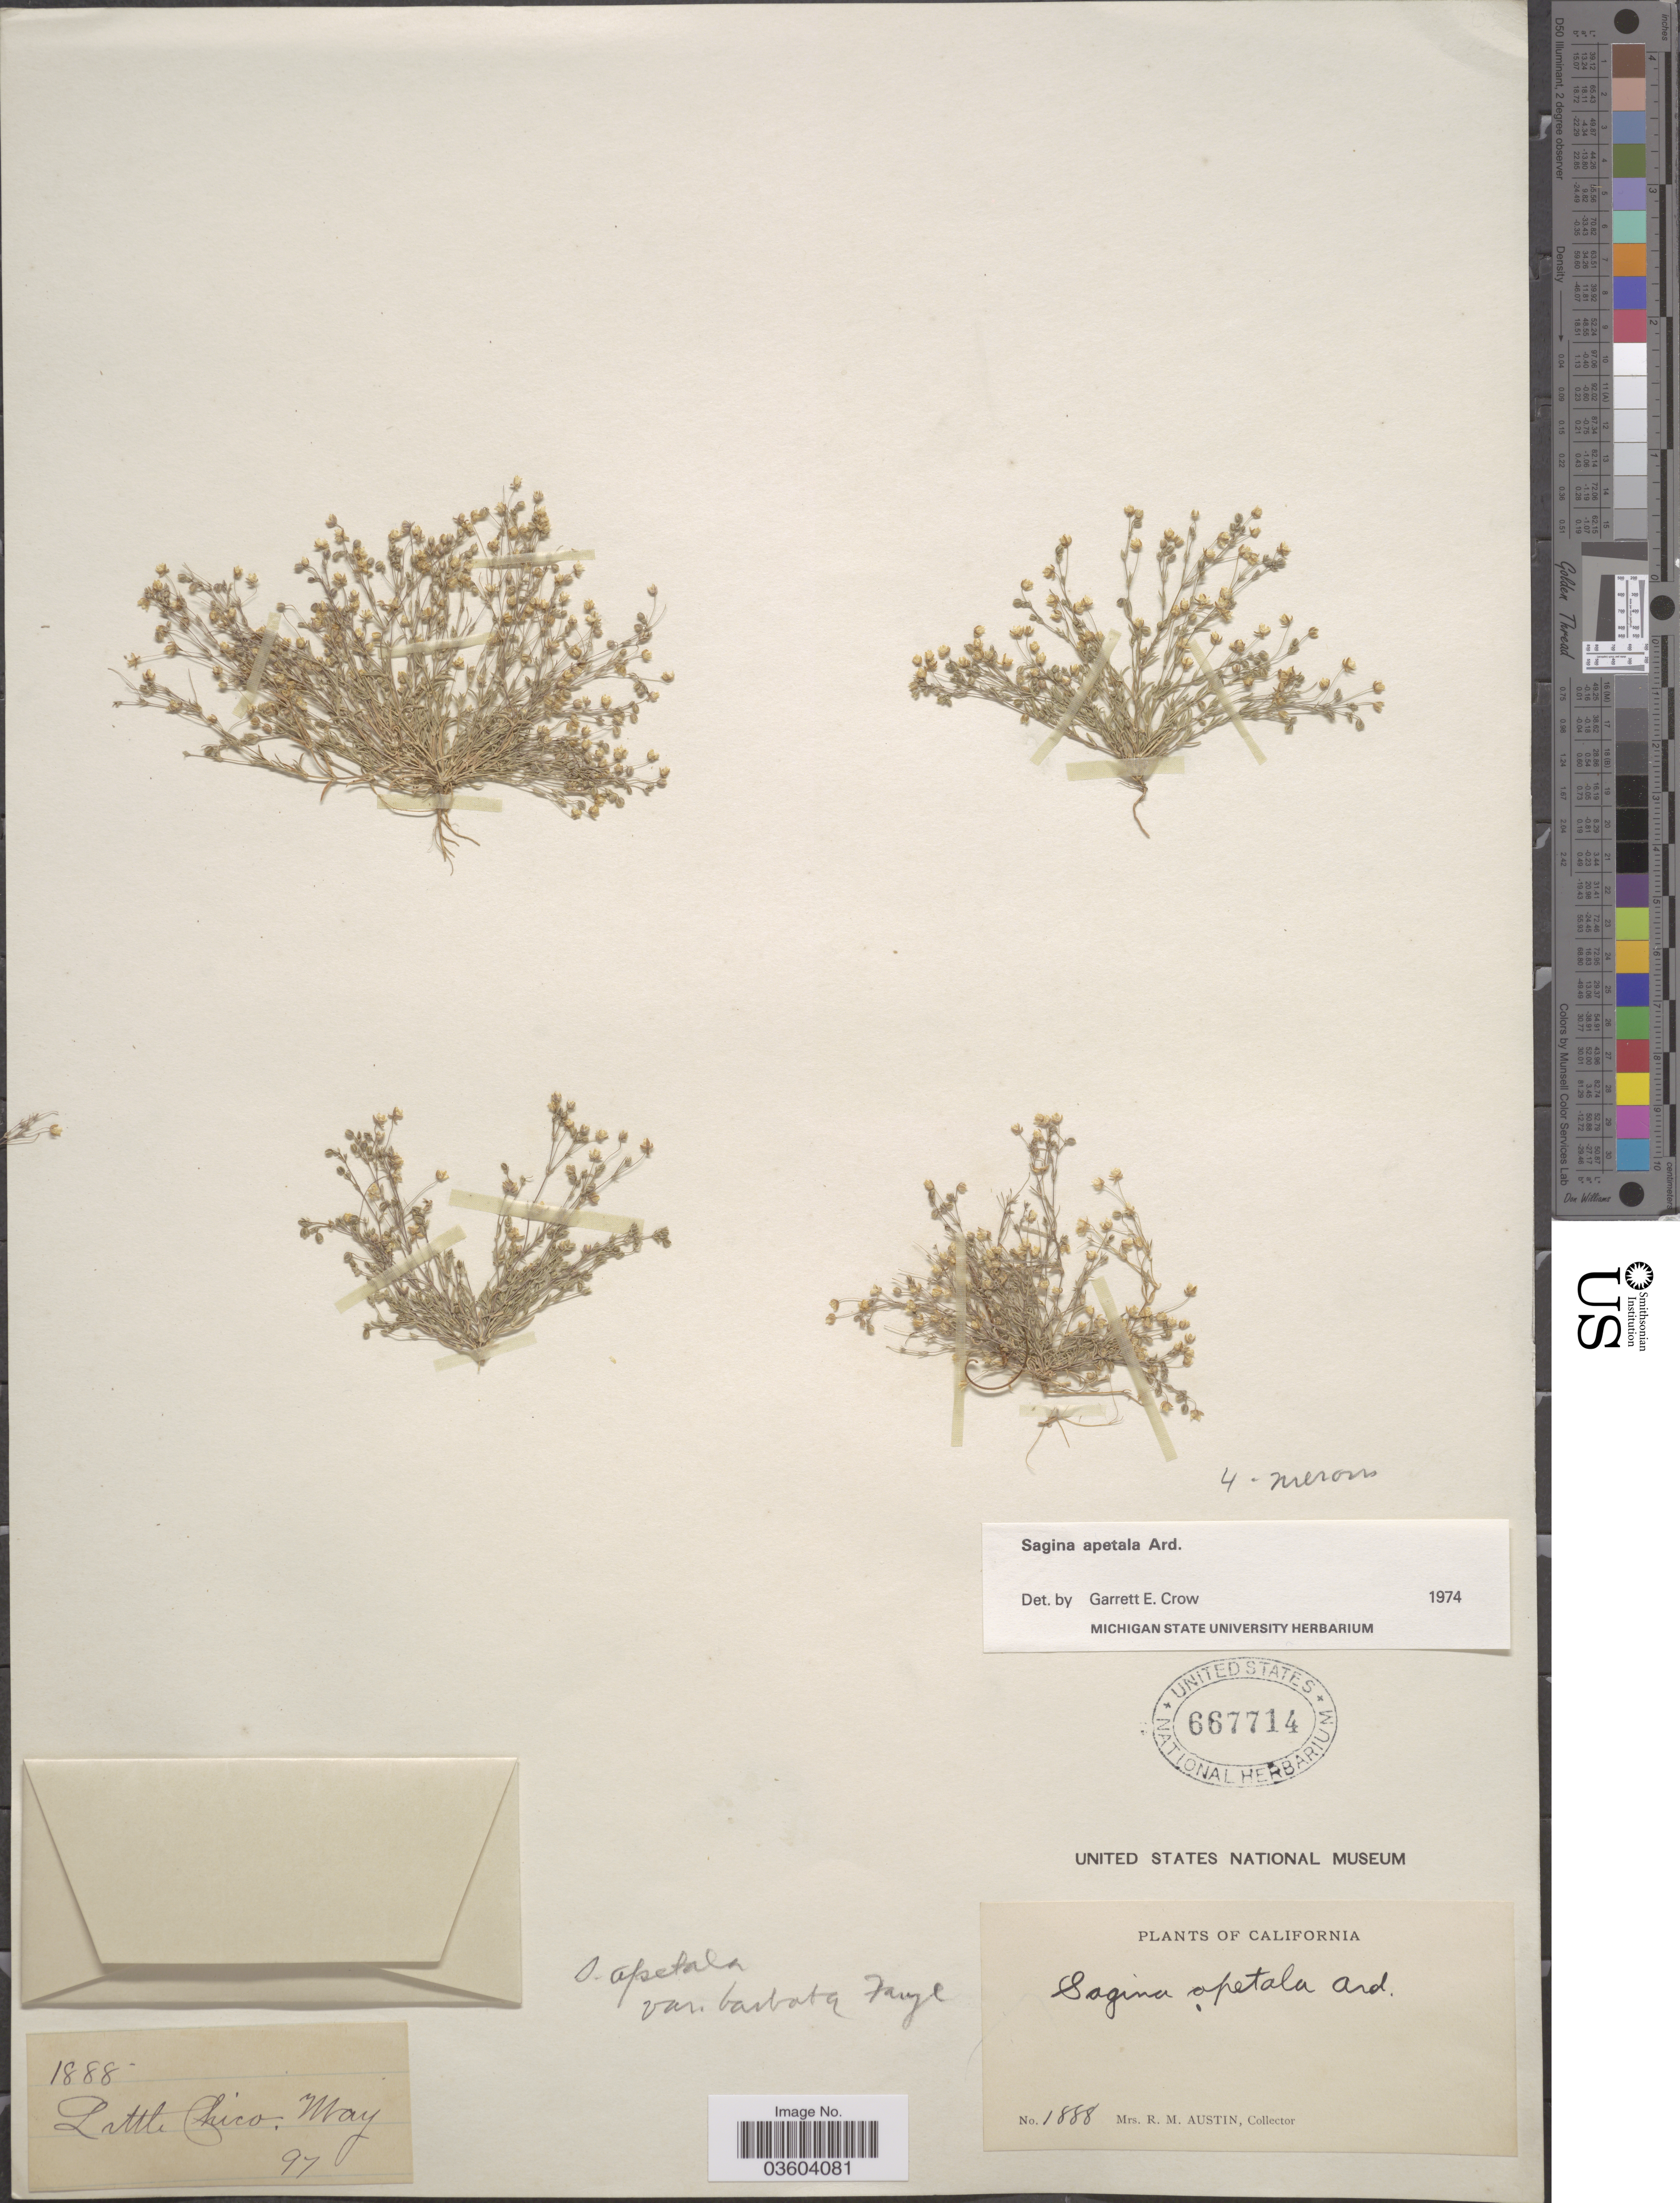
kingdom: Plantae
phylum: Tracheophyta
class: Magnoliopsida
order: Caryophyllales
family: Caryophyllaceae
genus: Sagina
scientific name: Sagina apetala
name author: Ard.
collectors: R. Austin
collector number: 1888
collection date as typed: Transcribed d/m/y: /5/97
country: United States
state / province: California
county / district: Butte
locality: Little Chico.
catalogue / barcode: US 667714